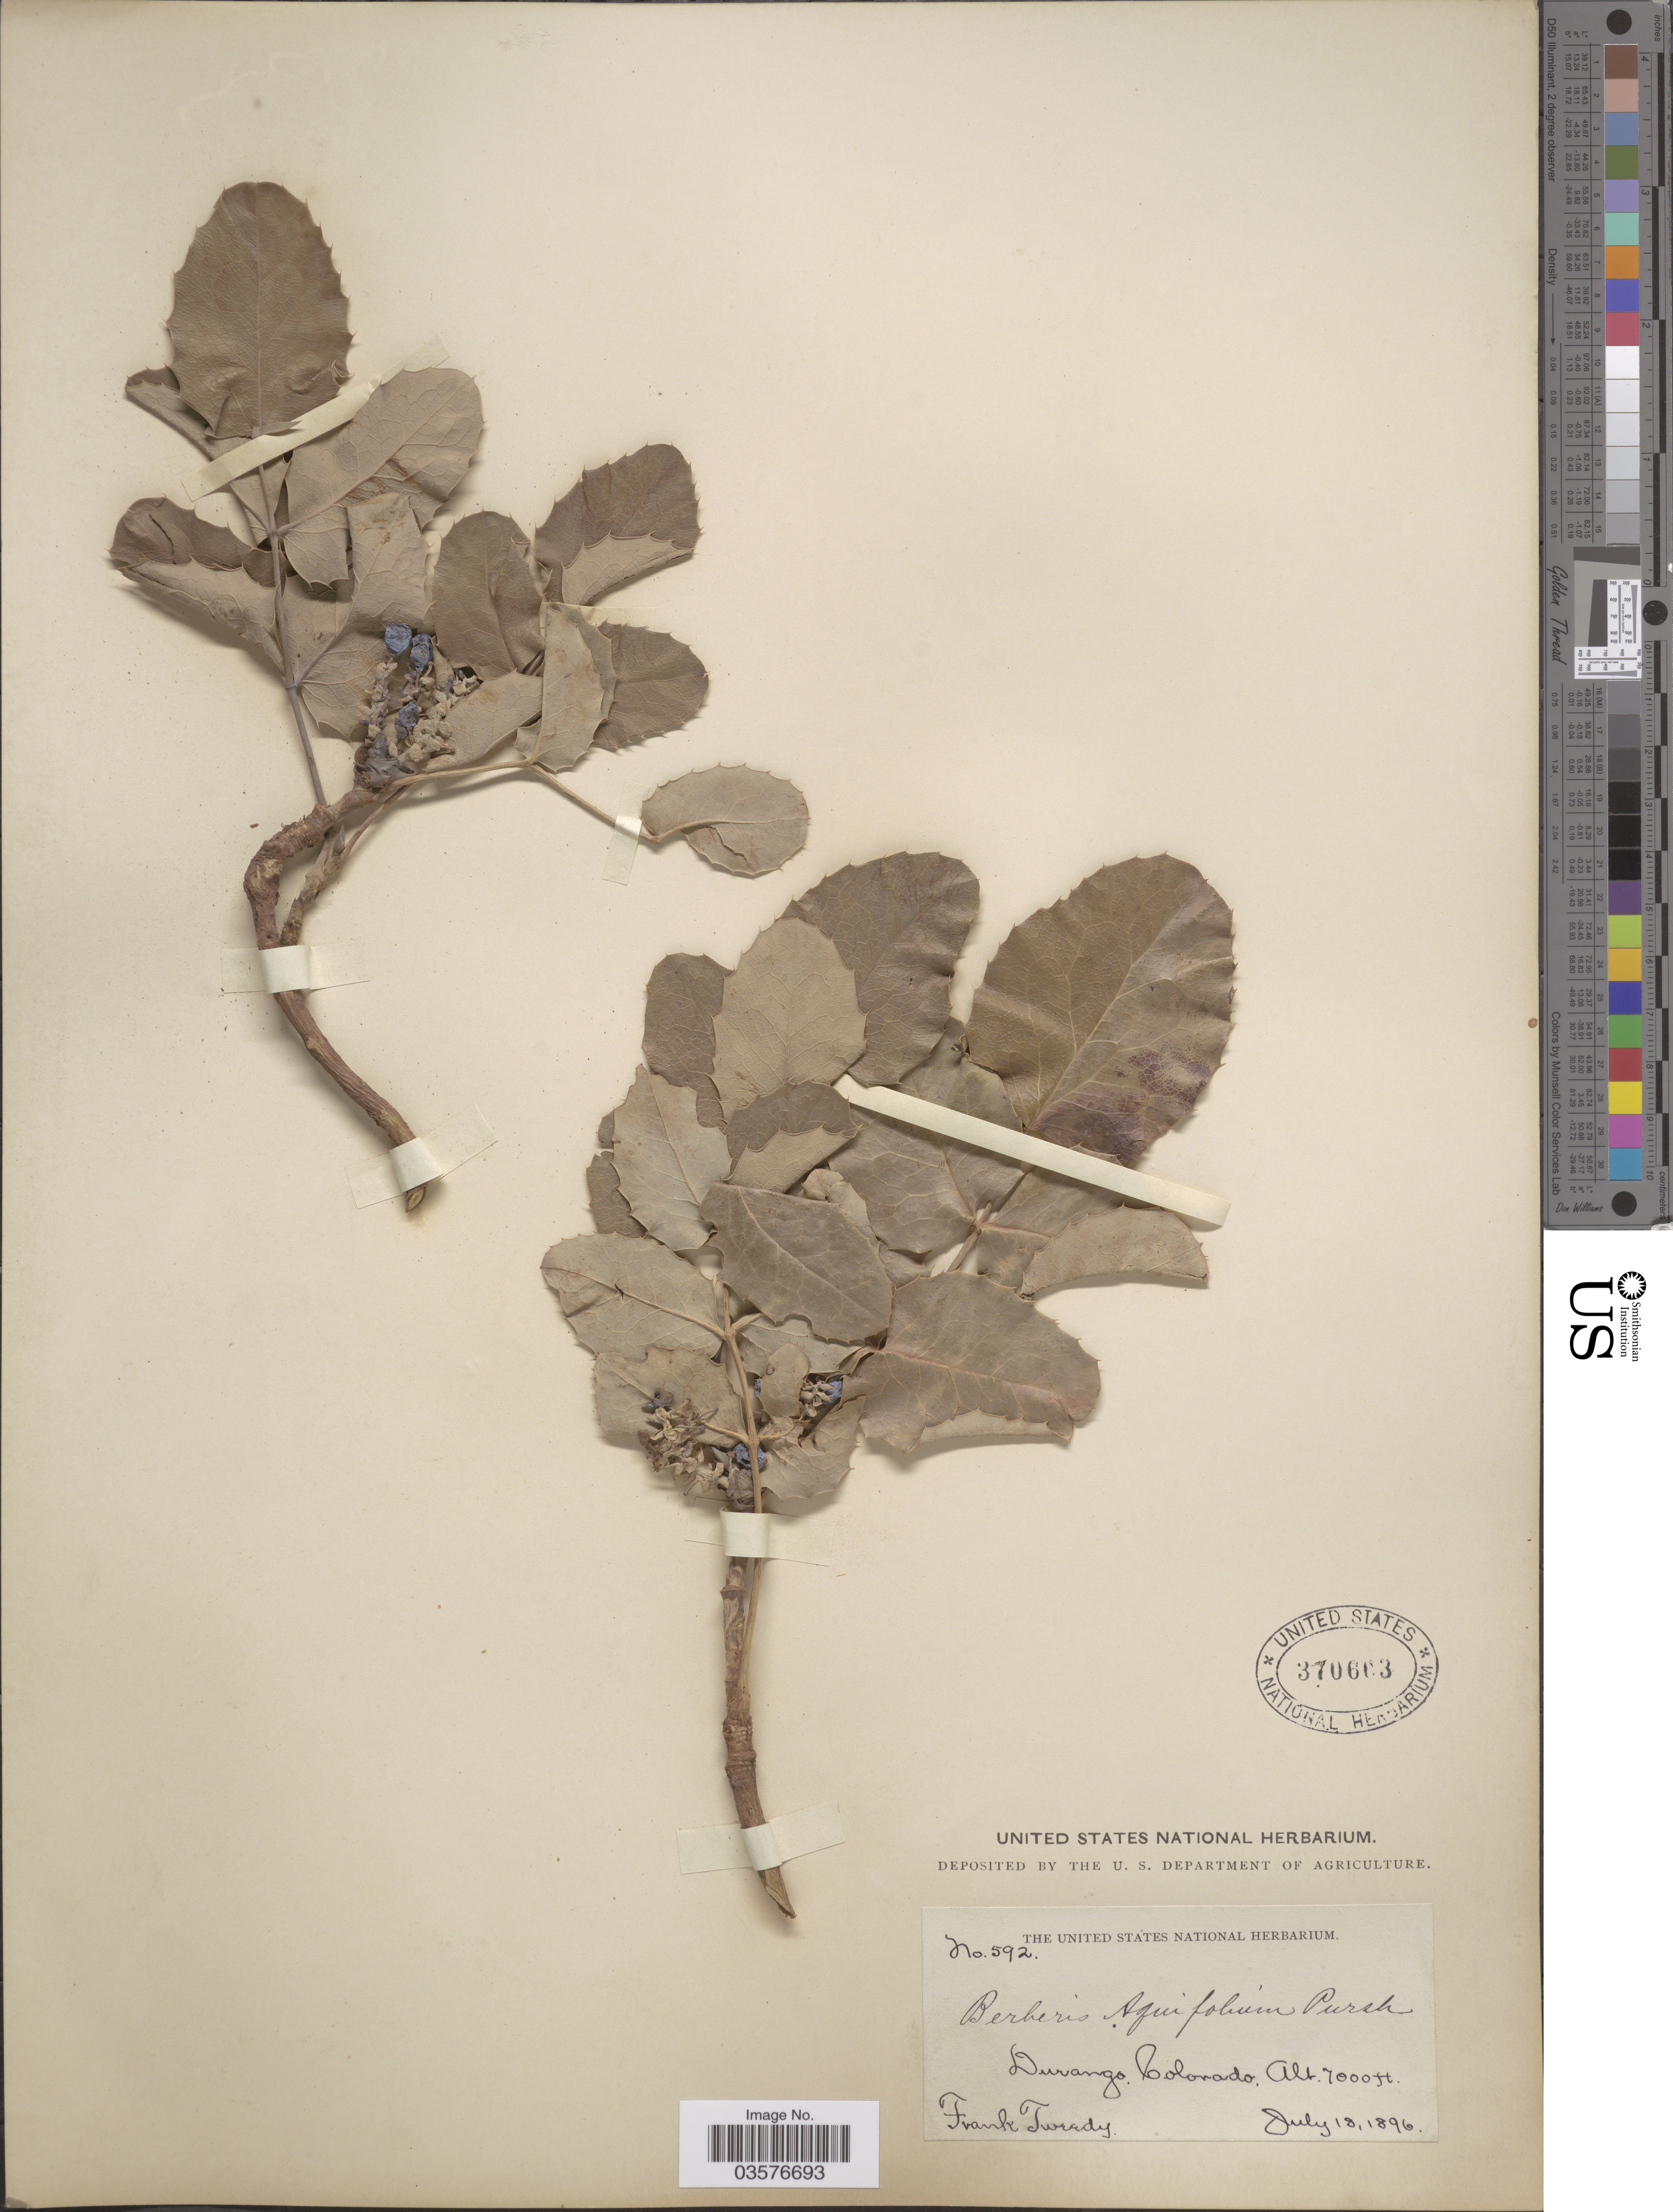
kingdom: Plantae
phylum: Tracheophyta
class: Magnoliopsida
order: Ranunculales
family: Berberidaceae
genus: Mahonia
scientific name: Mahonia repens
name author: (Lindl.) G. Don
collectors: F. Tweedy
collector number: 592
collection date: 1896-07-18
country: United States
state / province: Colorado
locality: Durango.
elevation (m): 2134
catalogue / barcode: US 370603